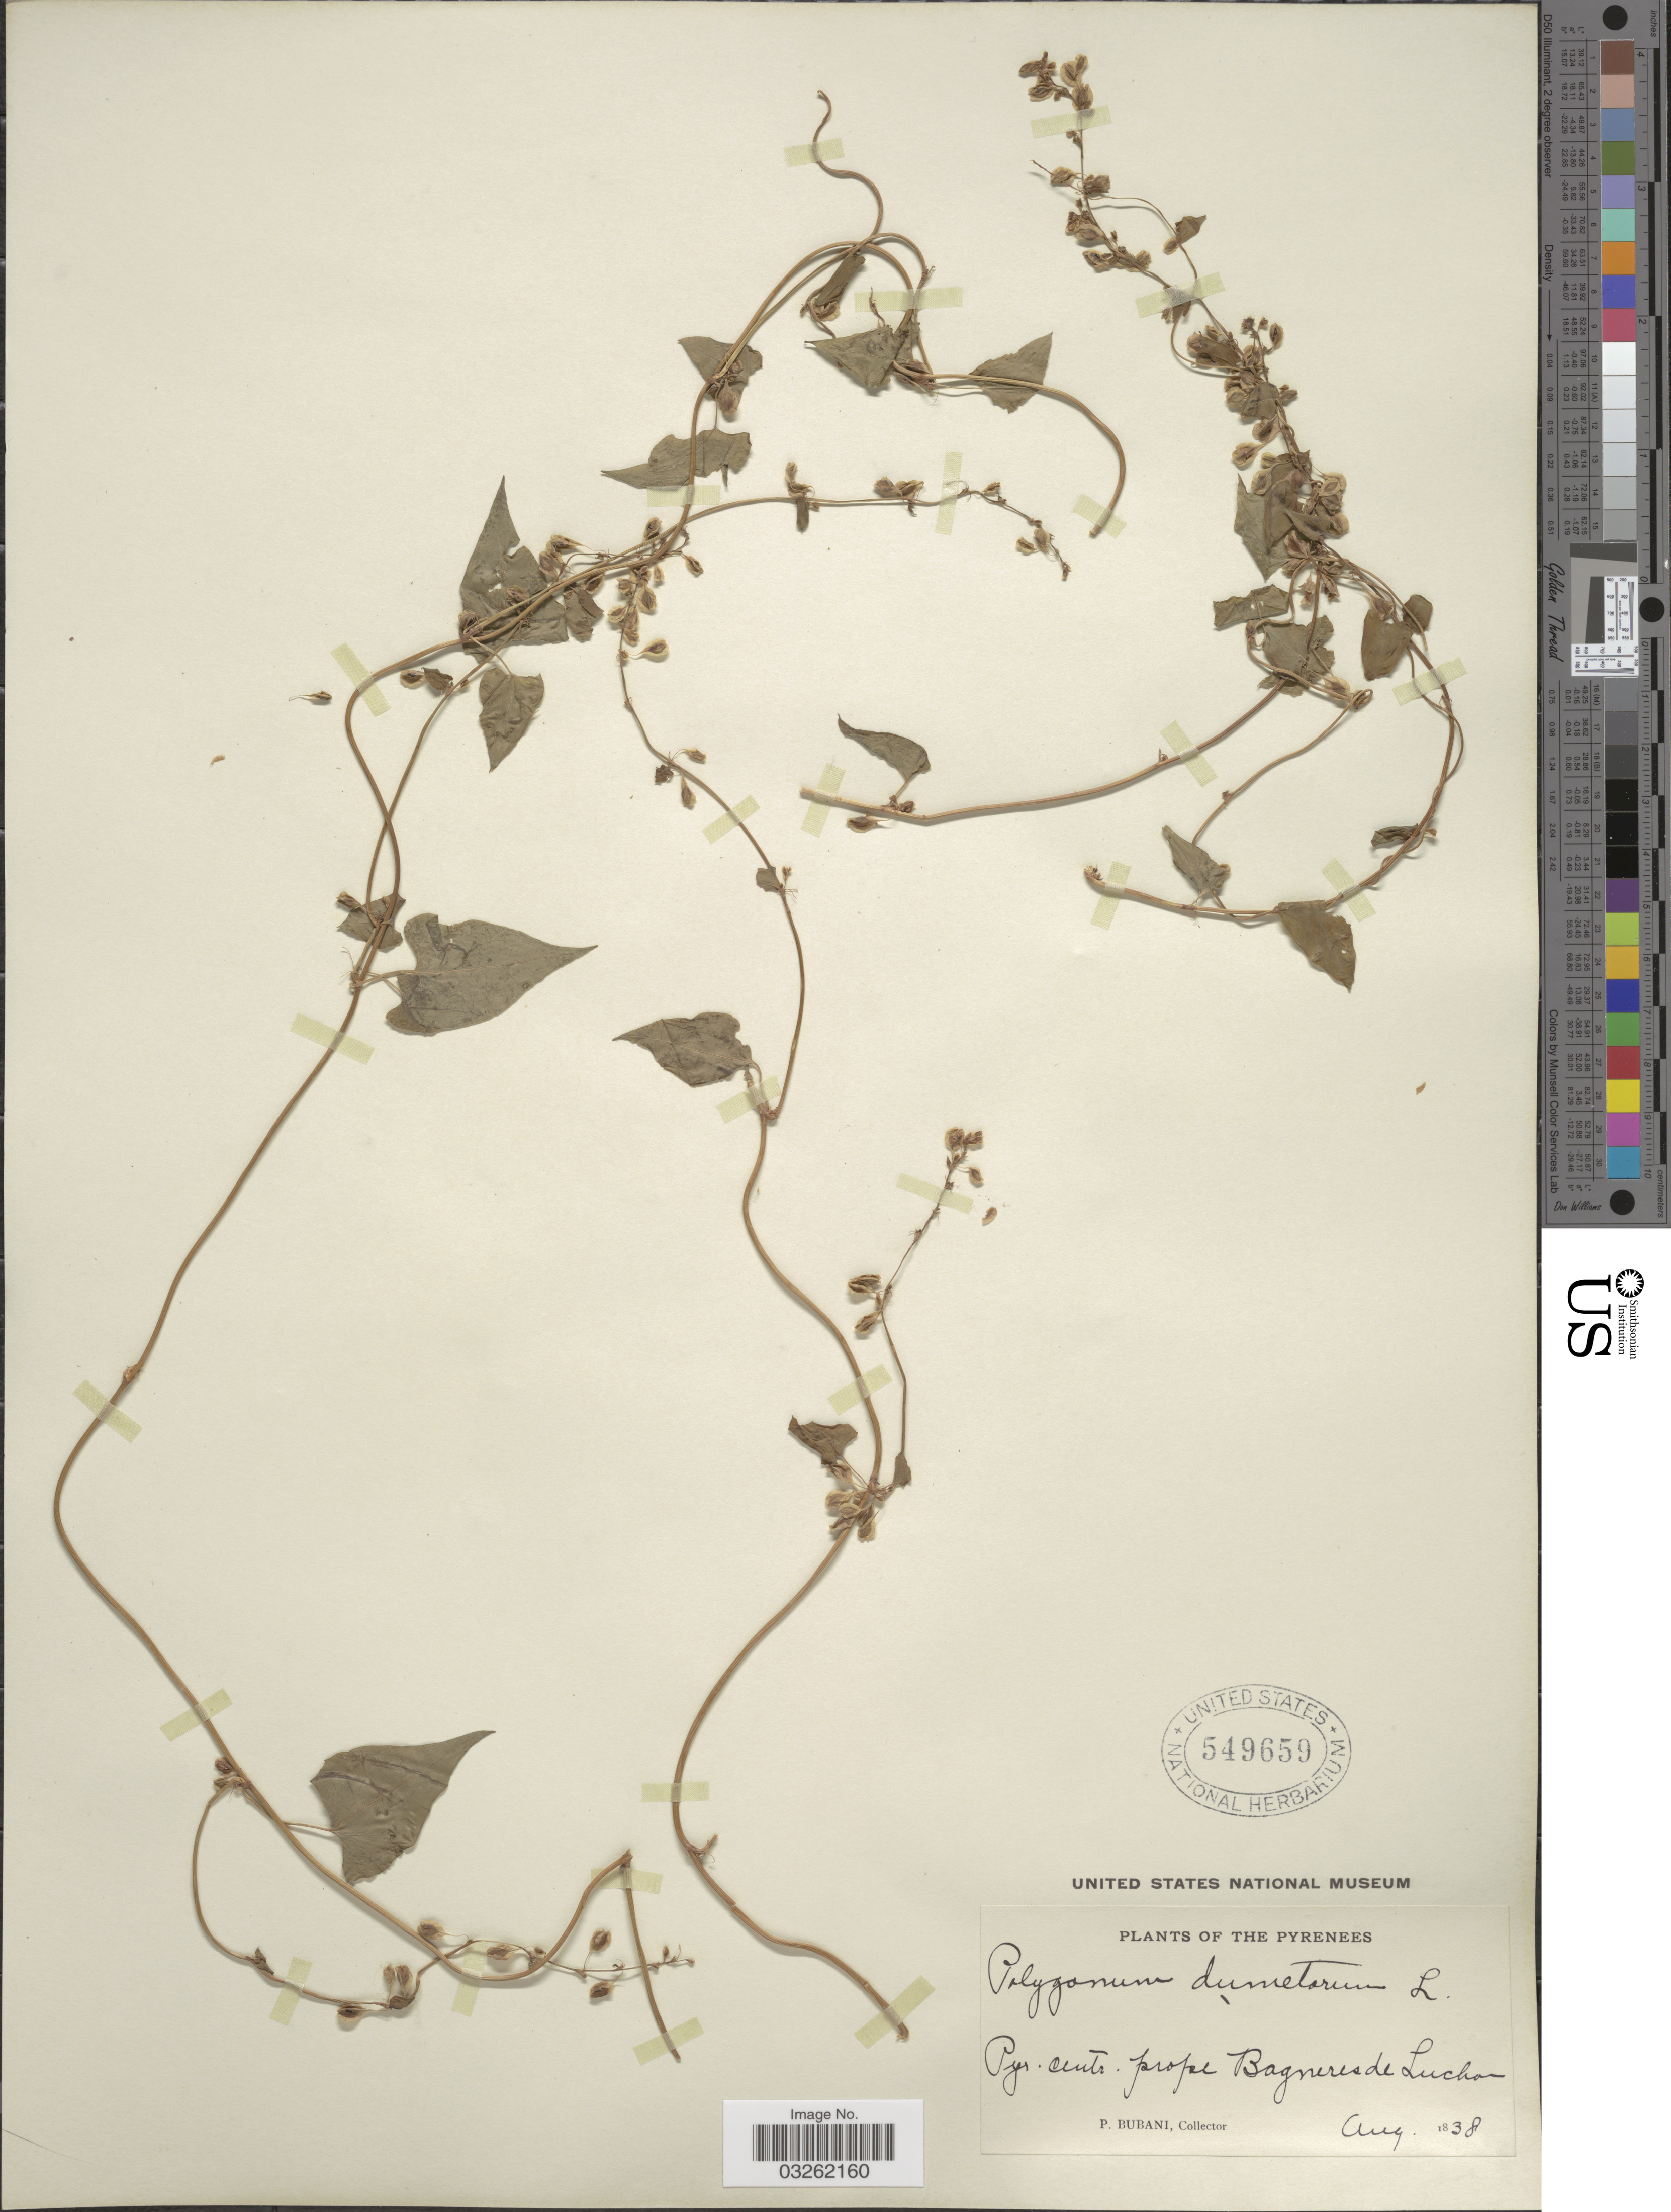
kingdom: Plantae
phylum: Tracheophyta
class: Magnoliopsida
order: Caryophyllales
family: Polygonaceae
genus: Fallopia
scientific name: Fallopia dumetorum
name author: (L.) Holub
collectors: P. Bubani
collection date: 1838-08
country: France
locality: The Pyrenees. Pyr. centr. prope Bagneres de Luchon.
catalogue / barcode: US 549659